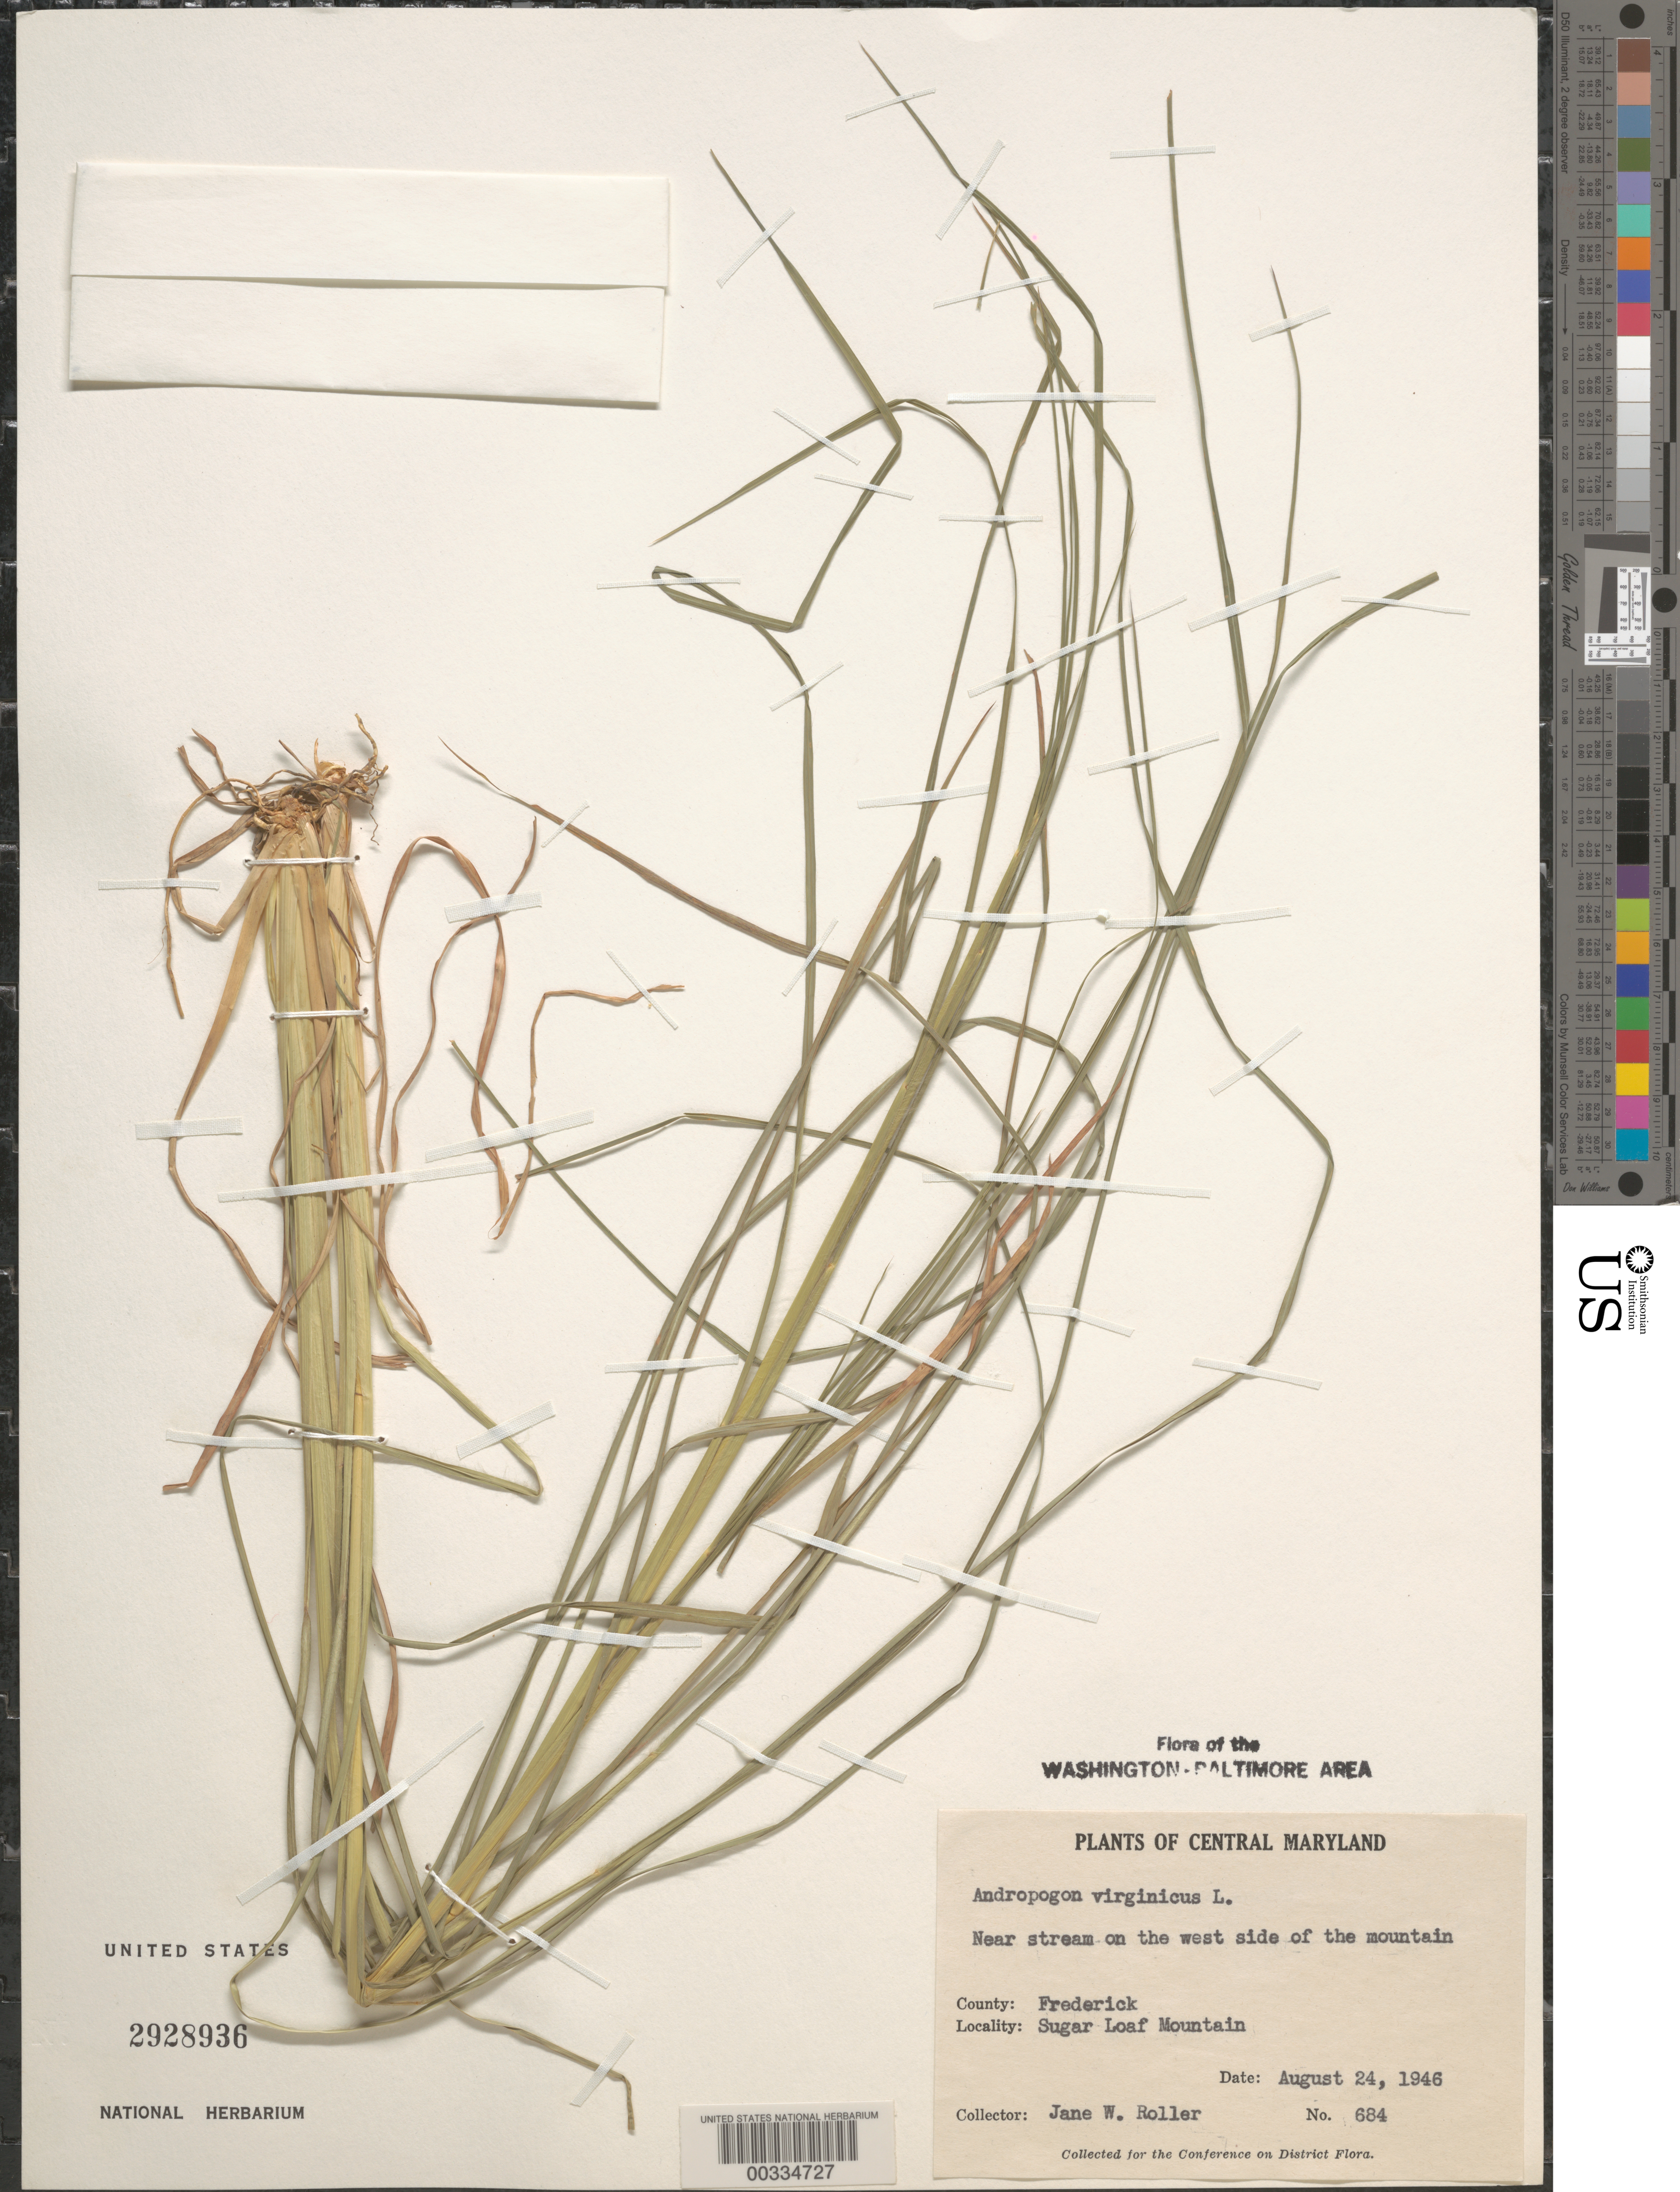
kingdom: Plantae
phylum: Tracheophyta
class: Liliopsida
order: Poales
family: Poaceae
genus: Andropogon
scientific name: Andropogon virginicus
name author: L.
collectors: J. W. Roller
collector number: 684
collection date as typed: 24 Aug 1946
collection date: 1946-08-24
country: United States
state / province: Maryland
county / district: Frederick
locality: Sugar Loaf Mountain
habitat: Near stream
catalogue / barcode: US 2928936